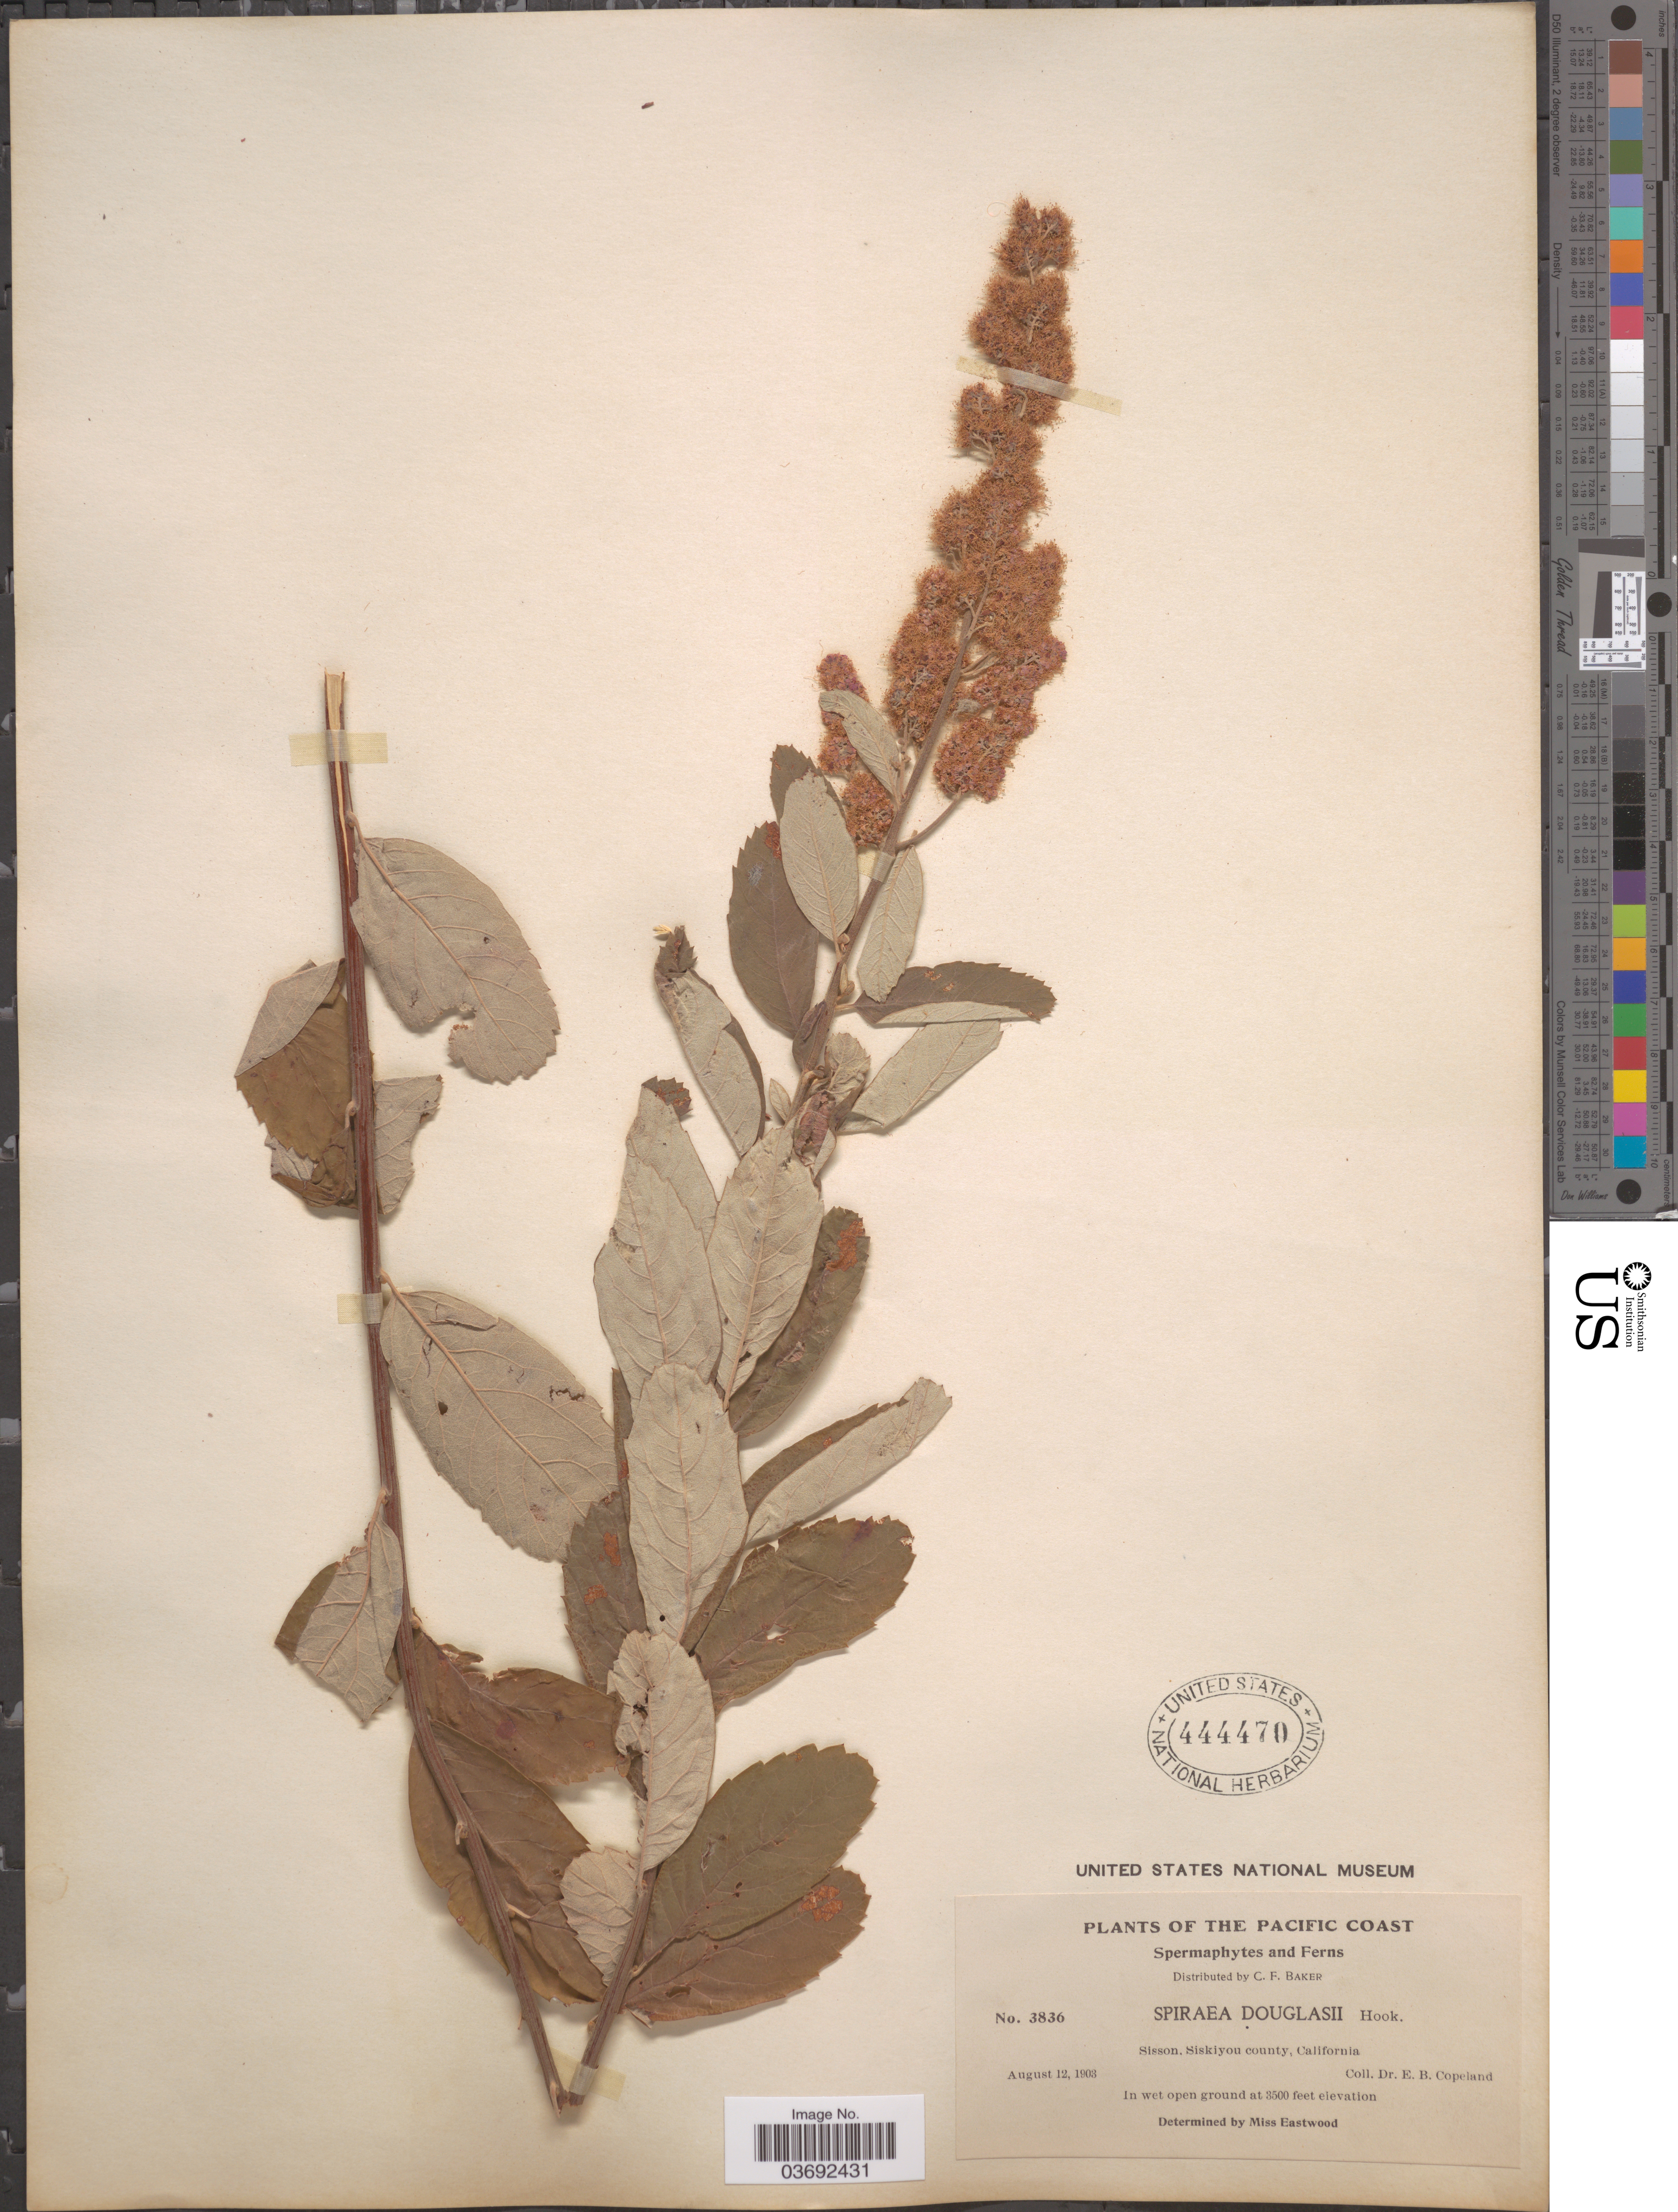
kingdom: Plantae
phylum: Tracheophyta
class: Magnoliopsida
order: Rosales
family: Rosaceae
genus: Spiraea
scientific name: Spiraea douglasii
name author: Hook.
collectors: E. B. Copeland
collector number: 3836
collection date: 1903-08-12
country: United States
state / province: California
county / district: Siskiyou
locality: The Pacific Coast. Sisson, Siskiyou county.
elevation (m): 1067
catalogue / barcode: US 444470